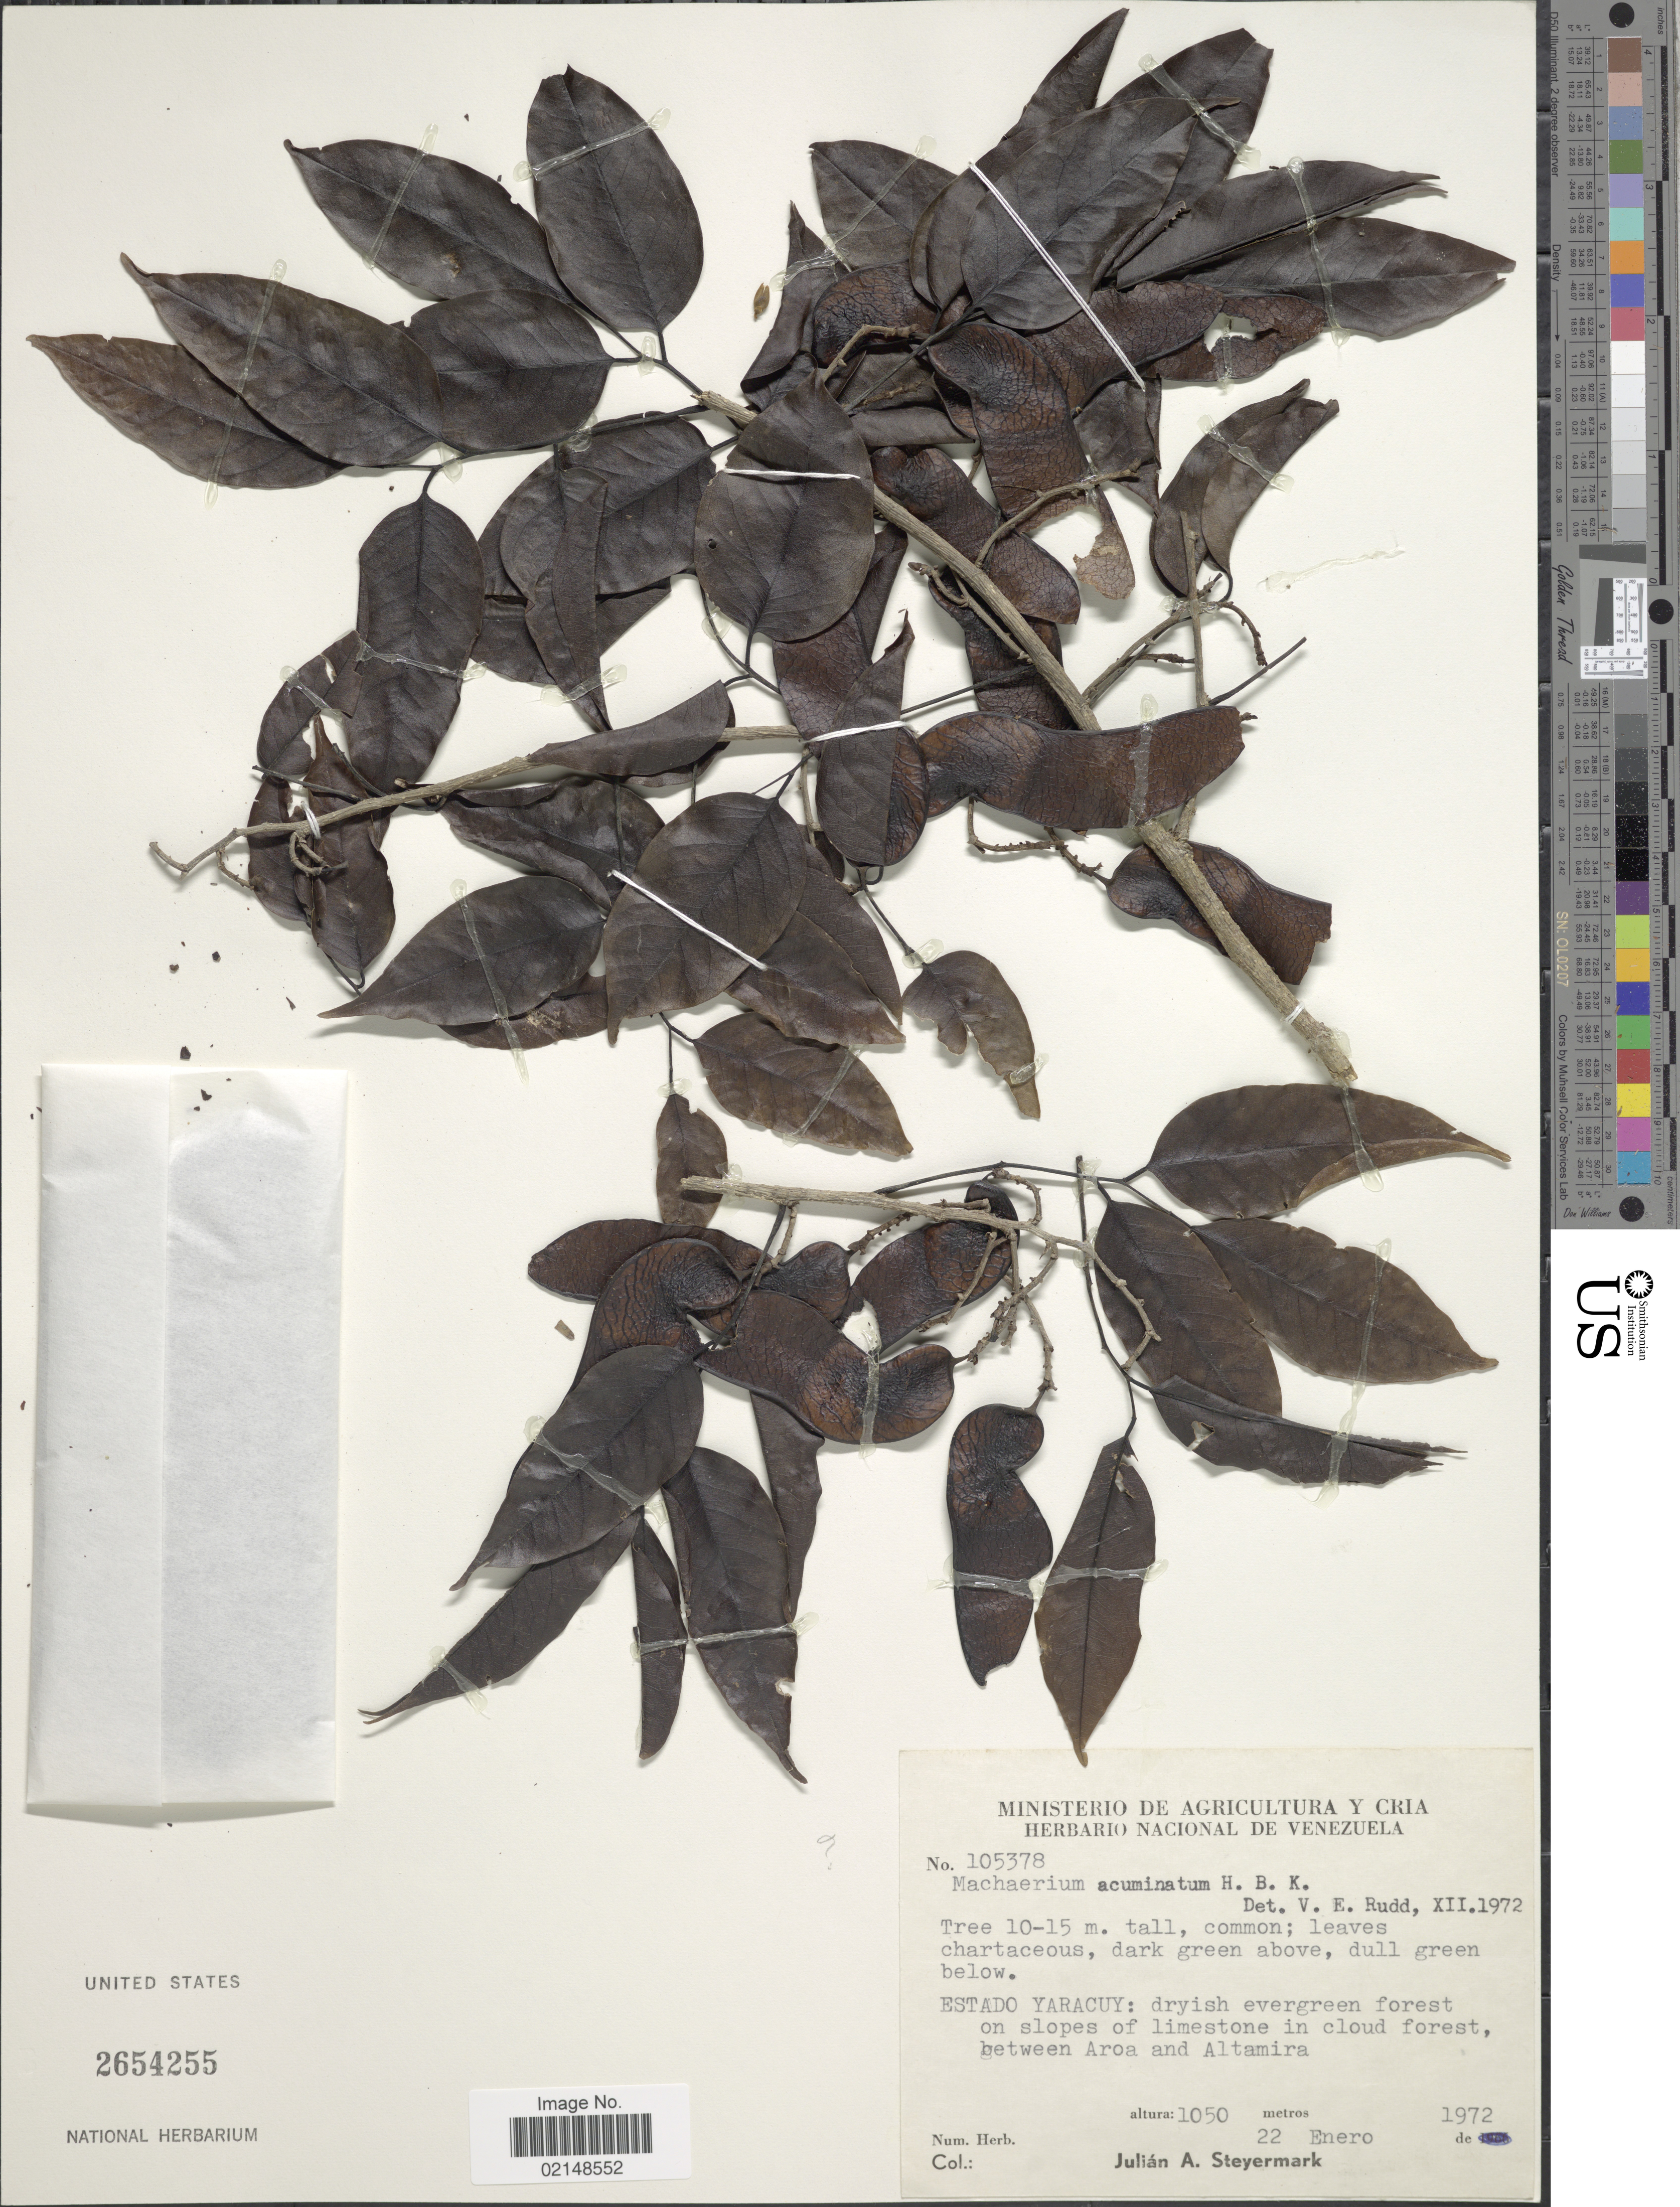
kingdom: Plantae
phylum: Tracheophyta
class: Magnoliopsida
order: Fabales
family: Fabaceae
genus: Machaerium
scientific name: Machaerium acuminatum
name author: Kunth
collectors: J. Steyermark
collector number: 105378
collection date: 1972-01-22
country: Venezuela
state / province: Yaracuy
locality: Estado Yaracuy: On slopes of limestone in cloud forest between Aroa and Altamira.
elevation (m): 1050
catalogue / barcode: US 2654255